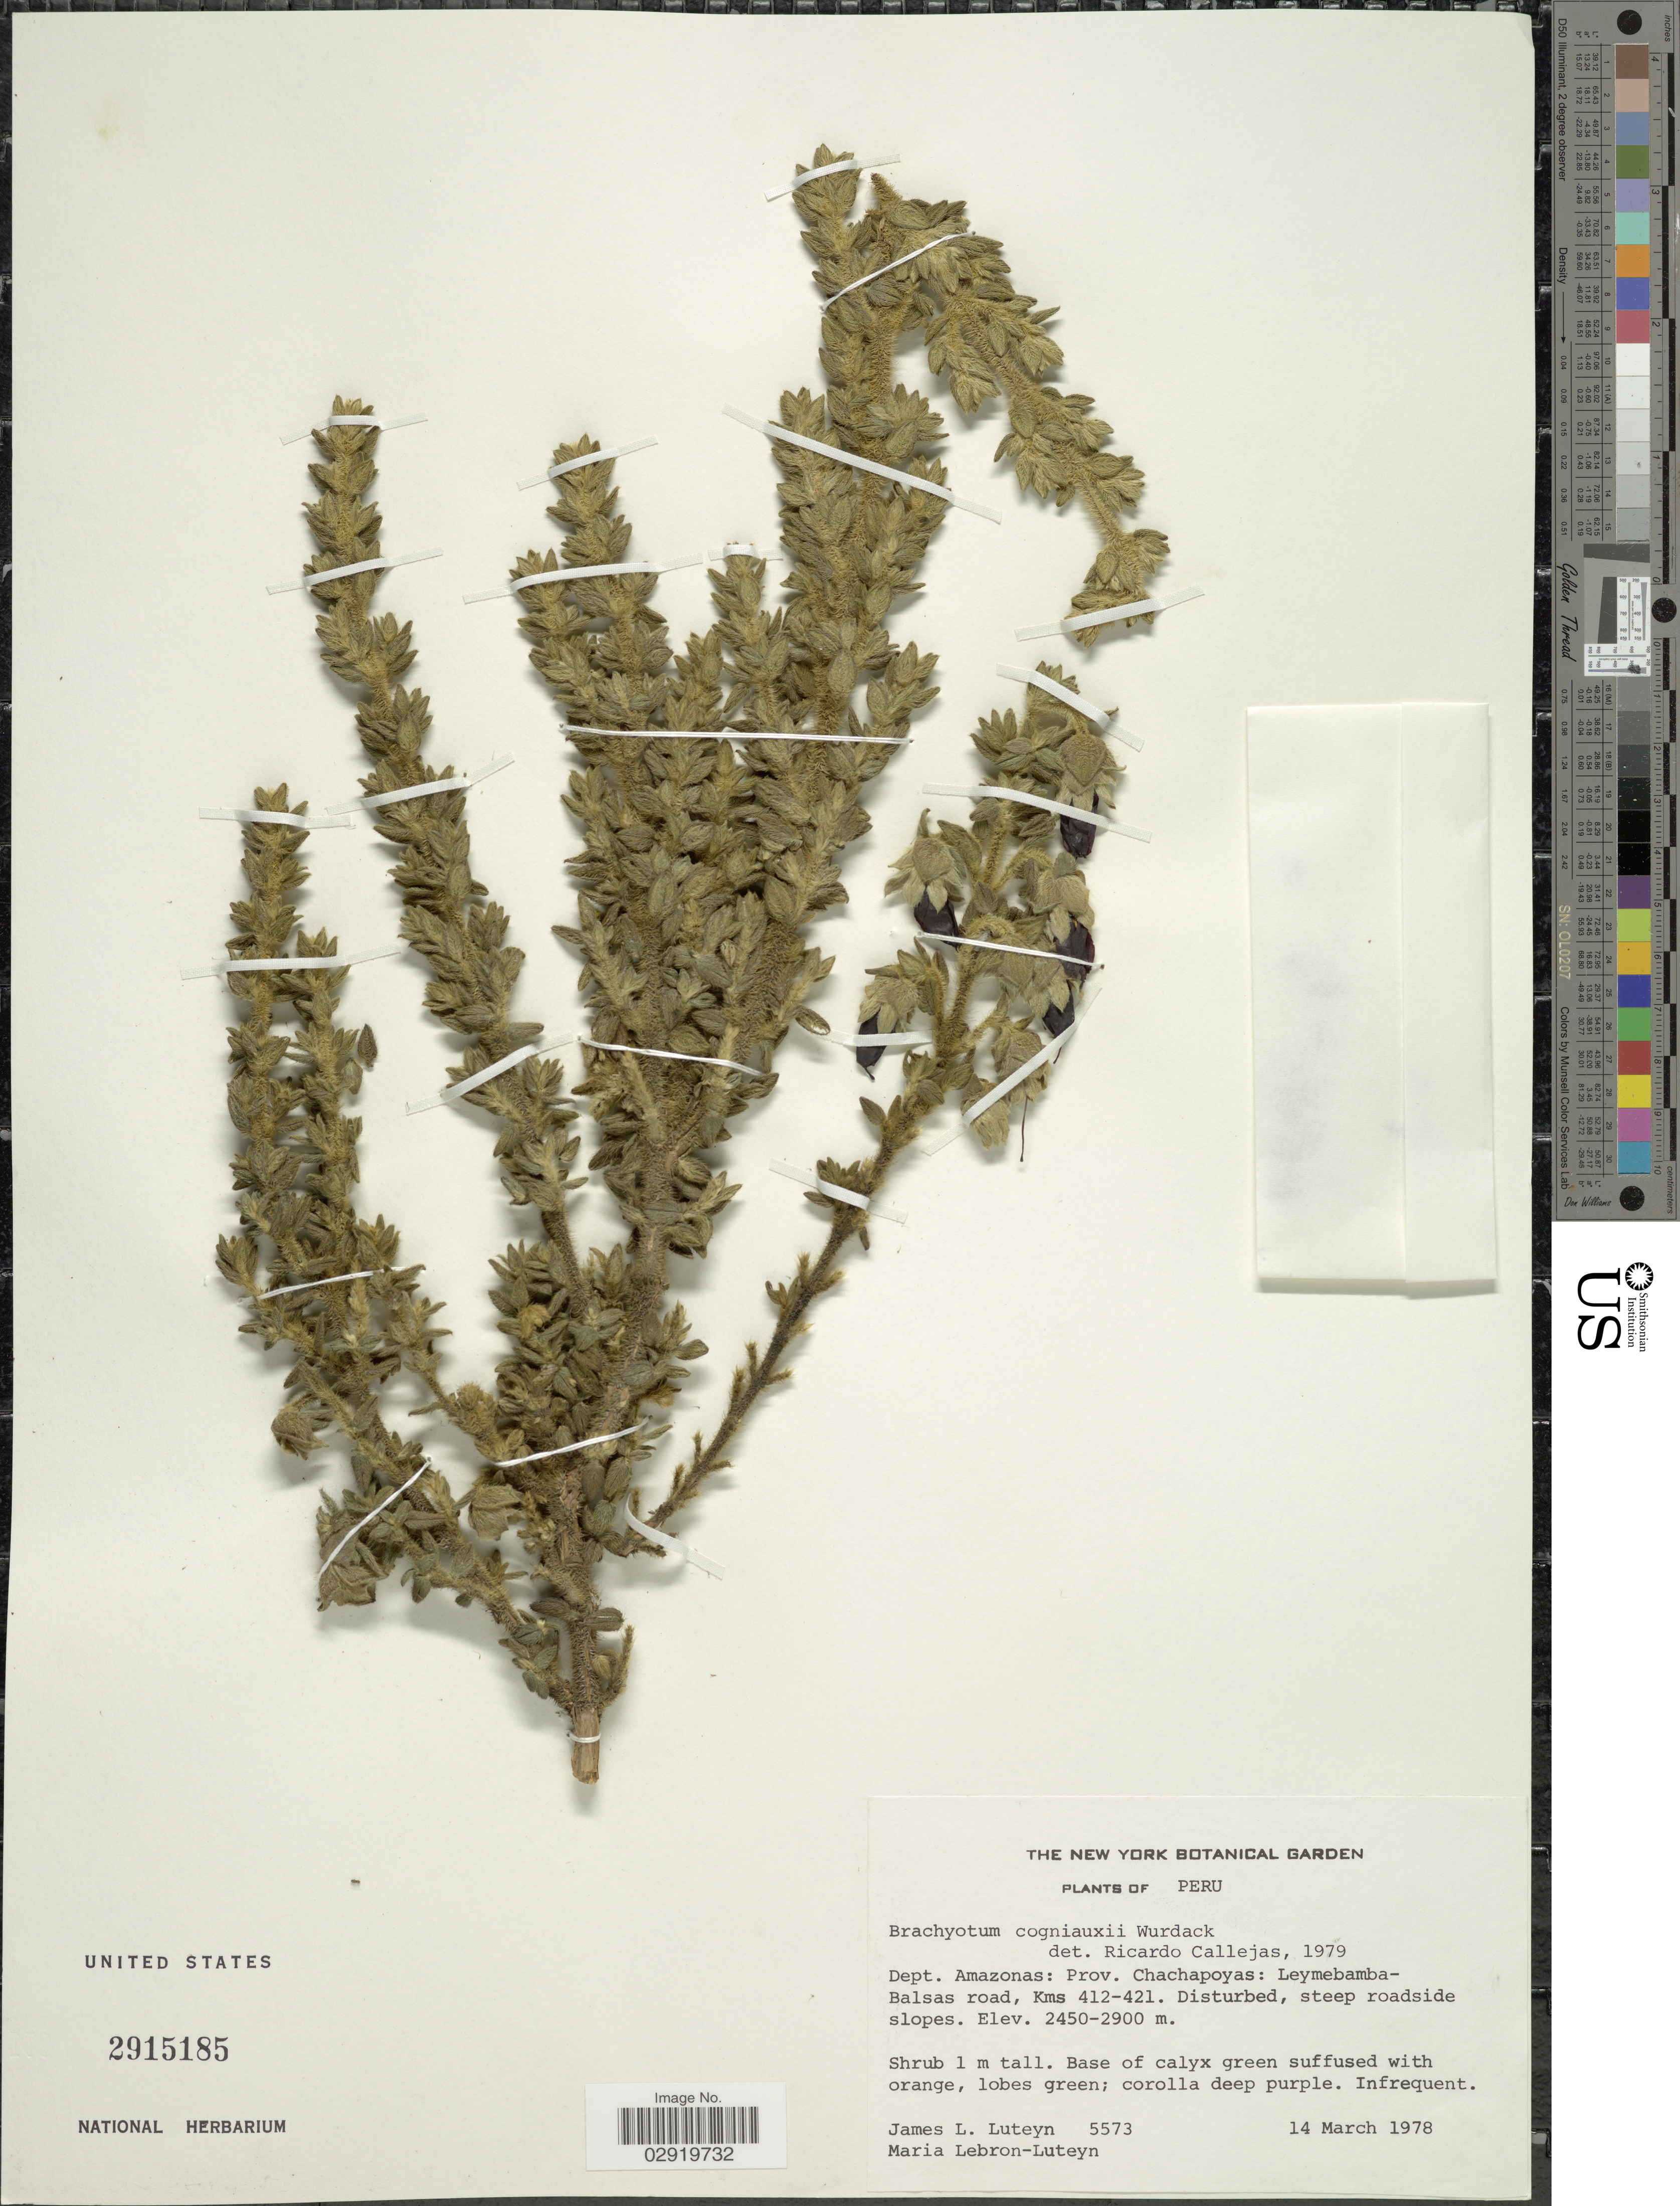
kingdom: Plantae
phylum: Tracheophyta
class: Magnoliopsida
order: Myrtales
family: Melastomataceae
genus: Brachyotum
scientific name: Brachyotum cogniauxii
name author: Wurdack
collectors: J. L. Luteyn & M. L. Lebrón-Luteyn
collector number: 5573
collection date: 1978-03-14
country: Peru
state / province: Amazonas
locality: Dept. Amazonas: Prov. Chachapoyas: Leymebamba-Balsas road, Kms 412-421.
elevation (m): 2450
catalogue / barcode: US 2915185